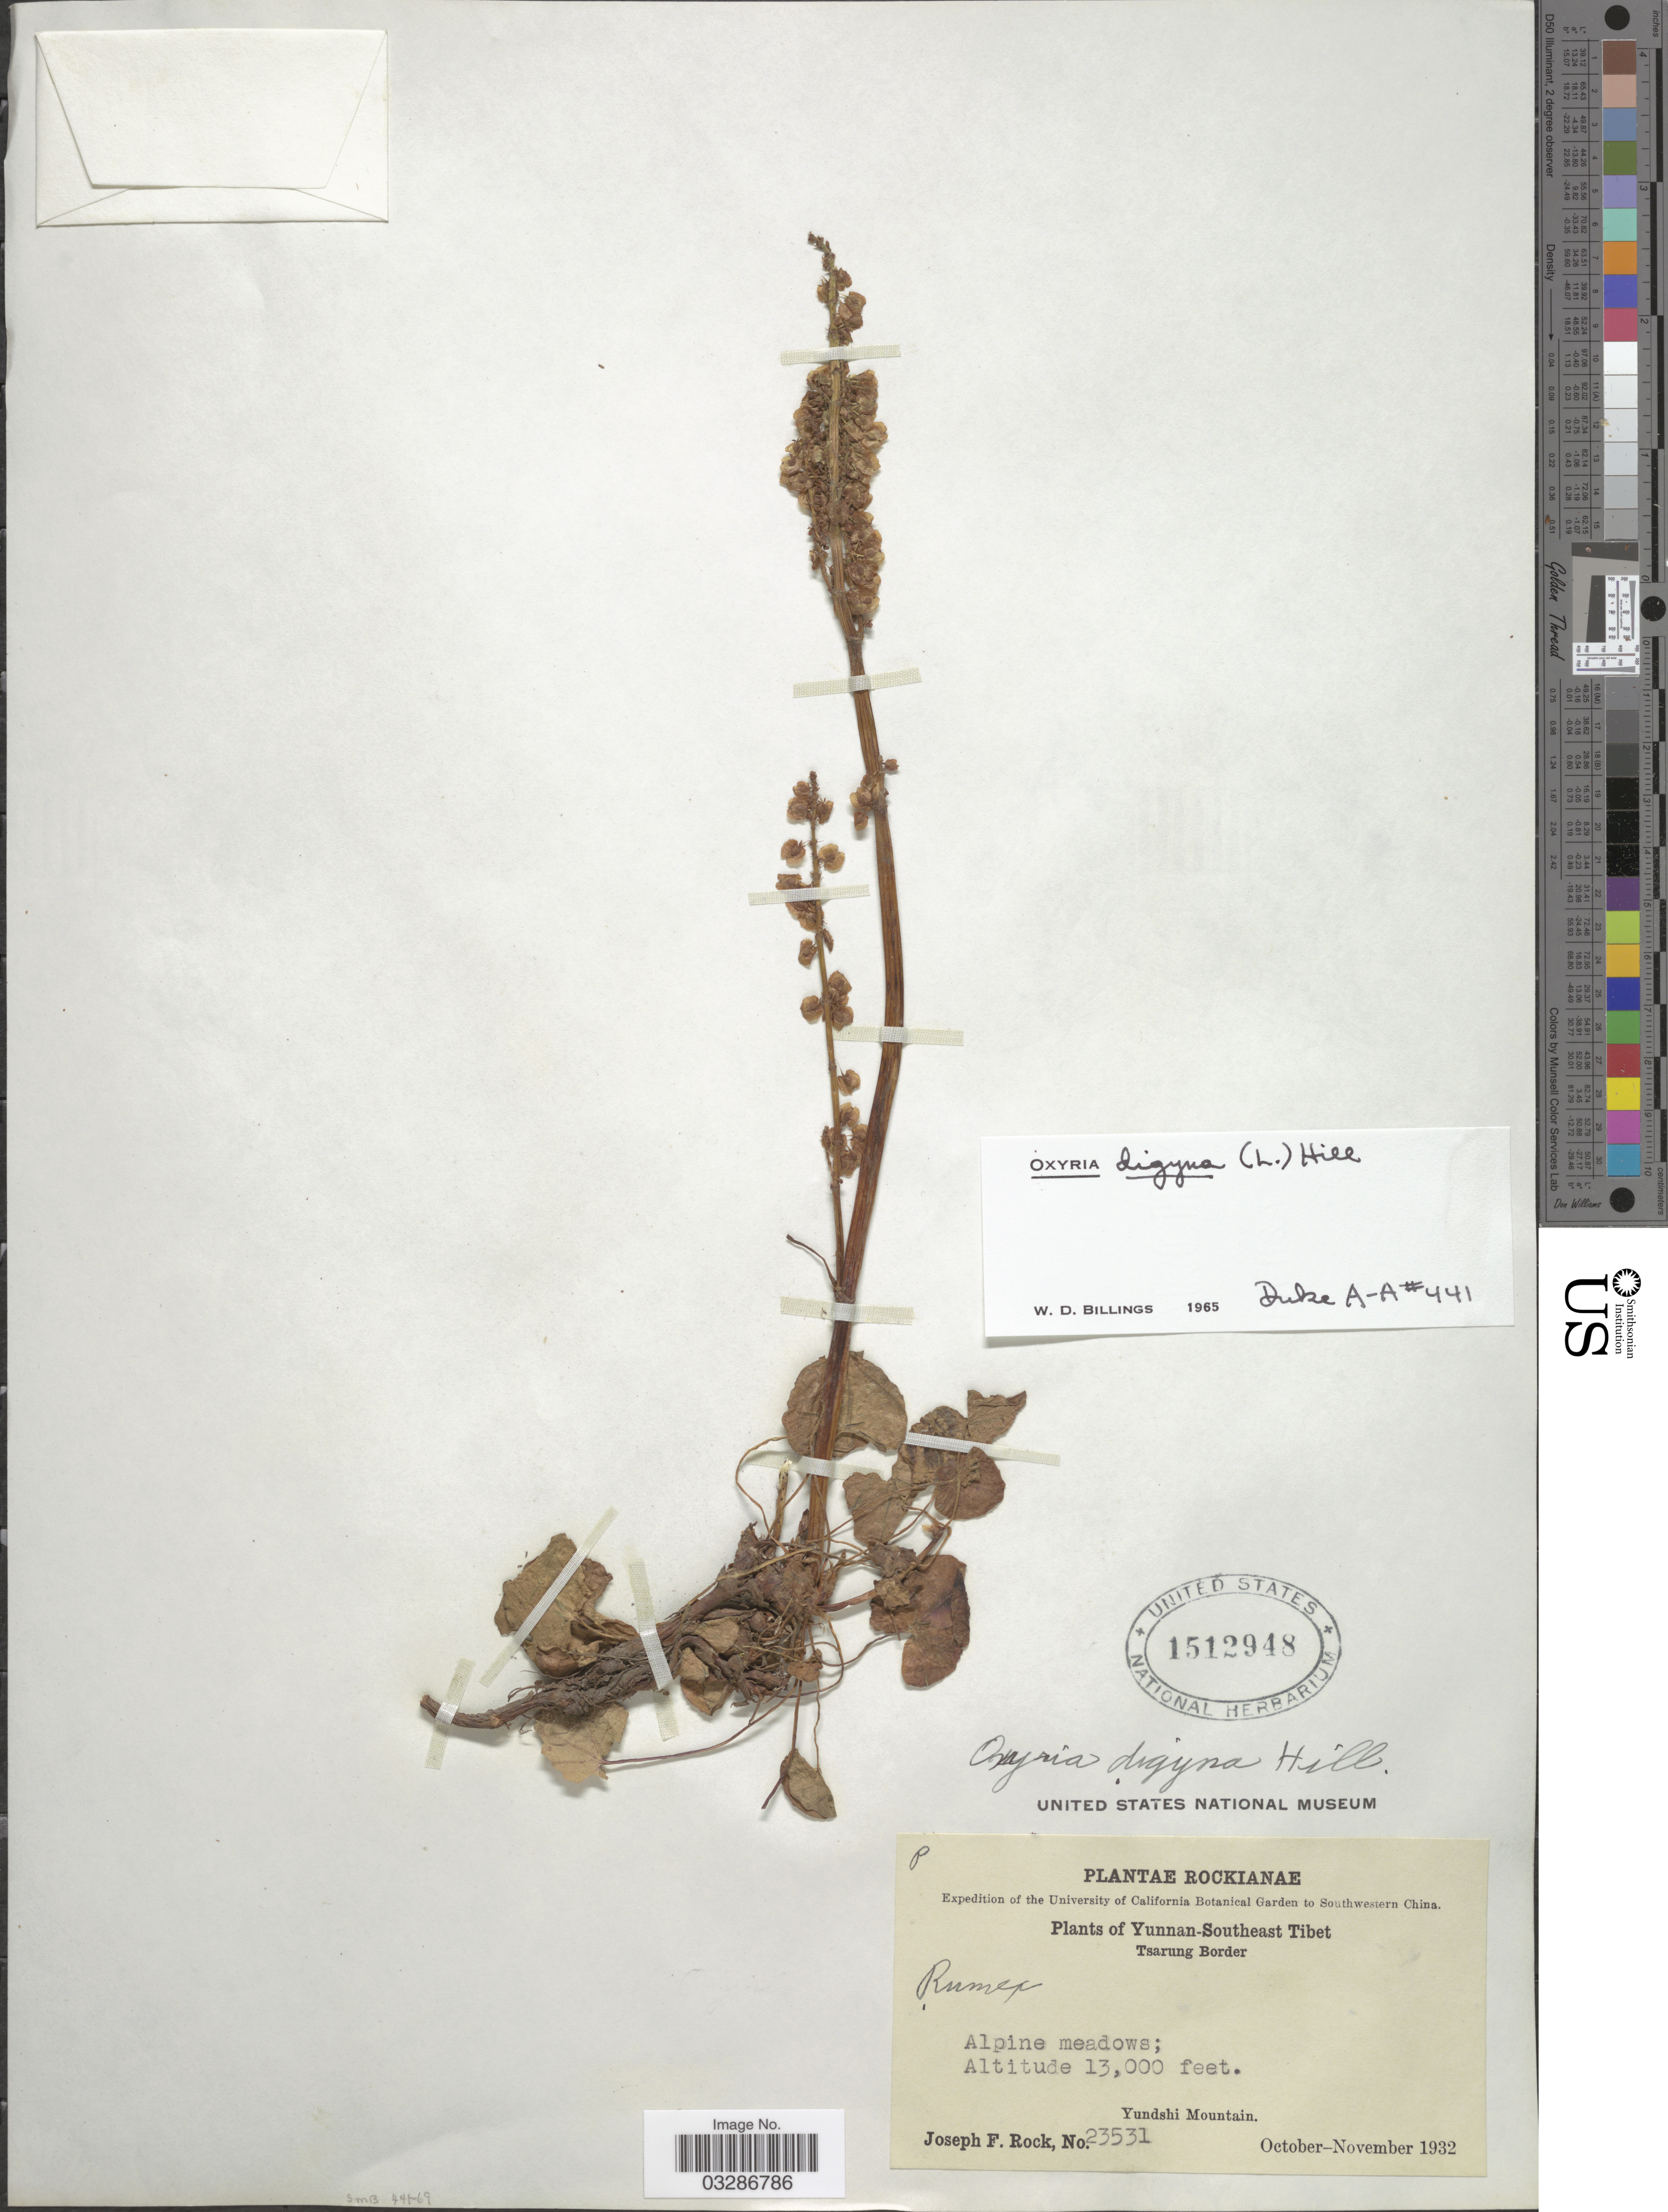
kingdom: Plantae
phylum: Tracheophyta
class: Magnoliopsida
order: Caryophyllales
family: Polygonaceae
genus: Oxyria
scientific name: Oxyria digyna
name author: (L.) Hill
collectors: J. F. Rock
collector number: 23531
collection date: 1932-10/1932-11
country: China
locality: Yunnan-Southeast Tibet. Tsarung Border. Yundshi Mountain.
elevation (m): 3962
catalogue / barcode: US 1512948